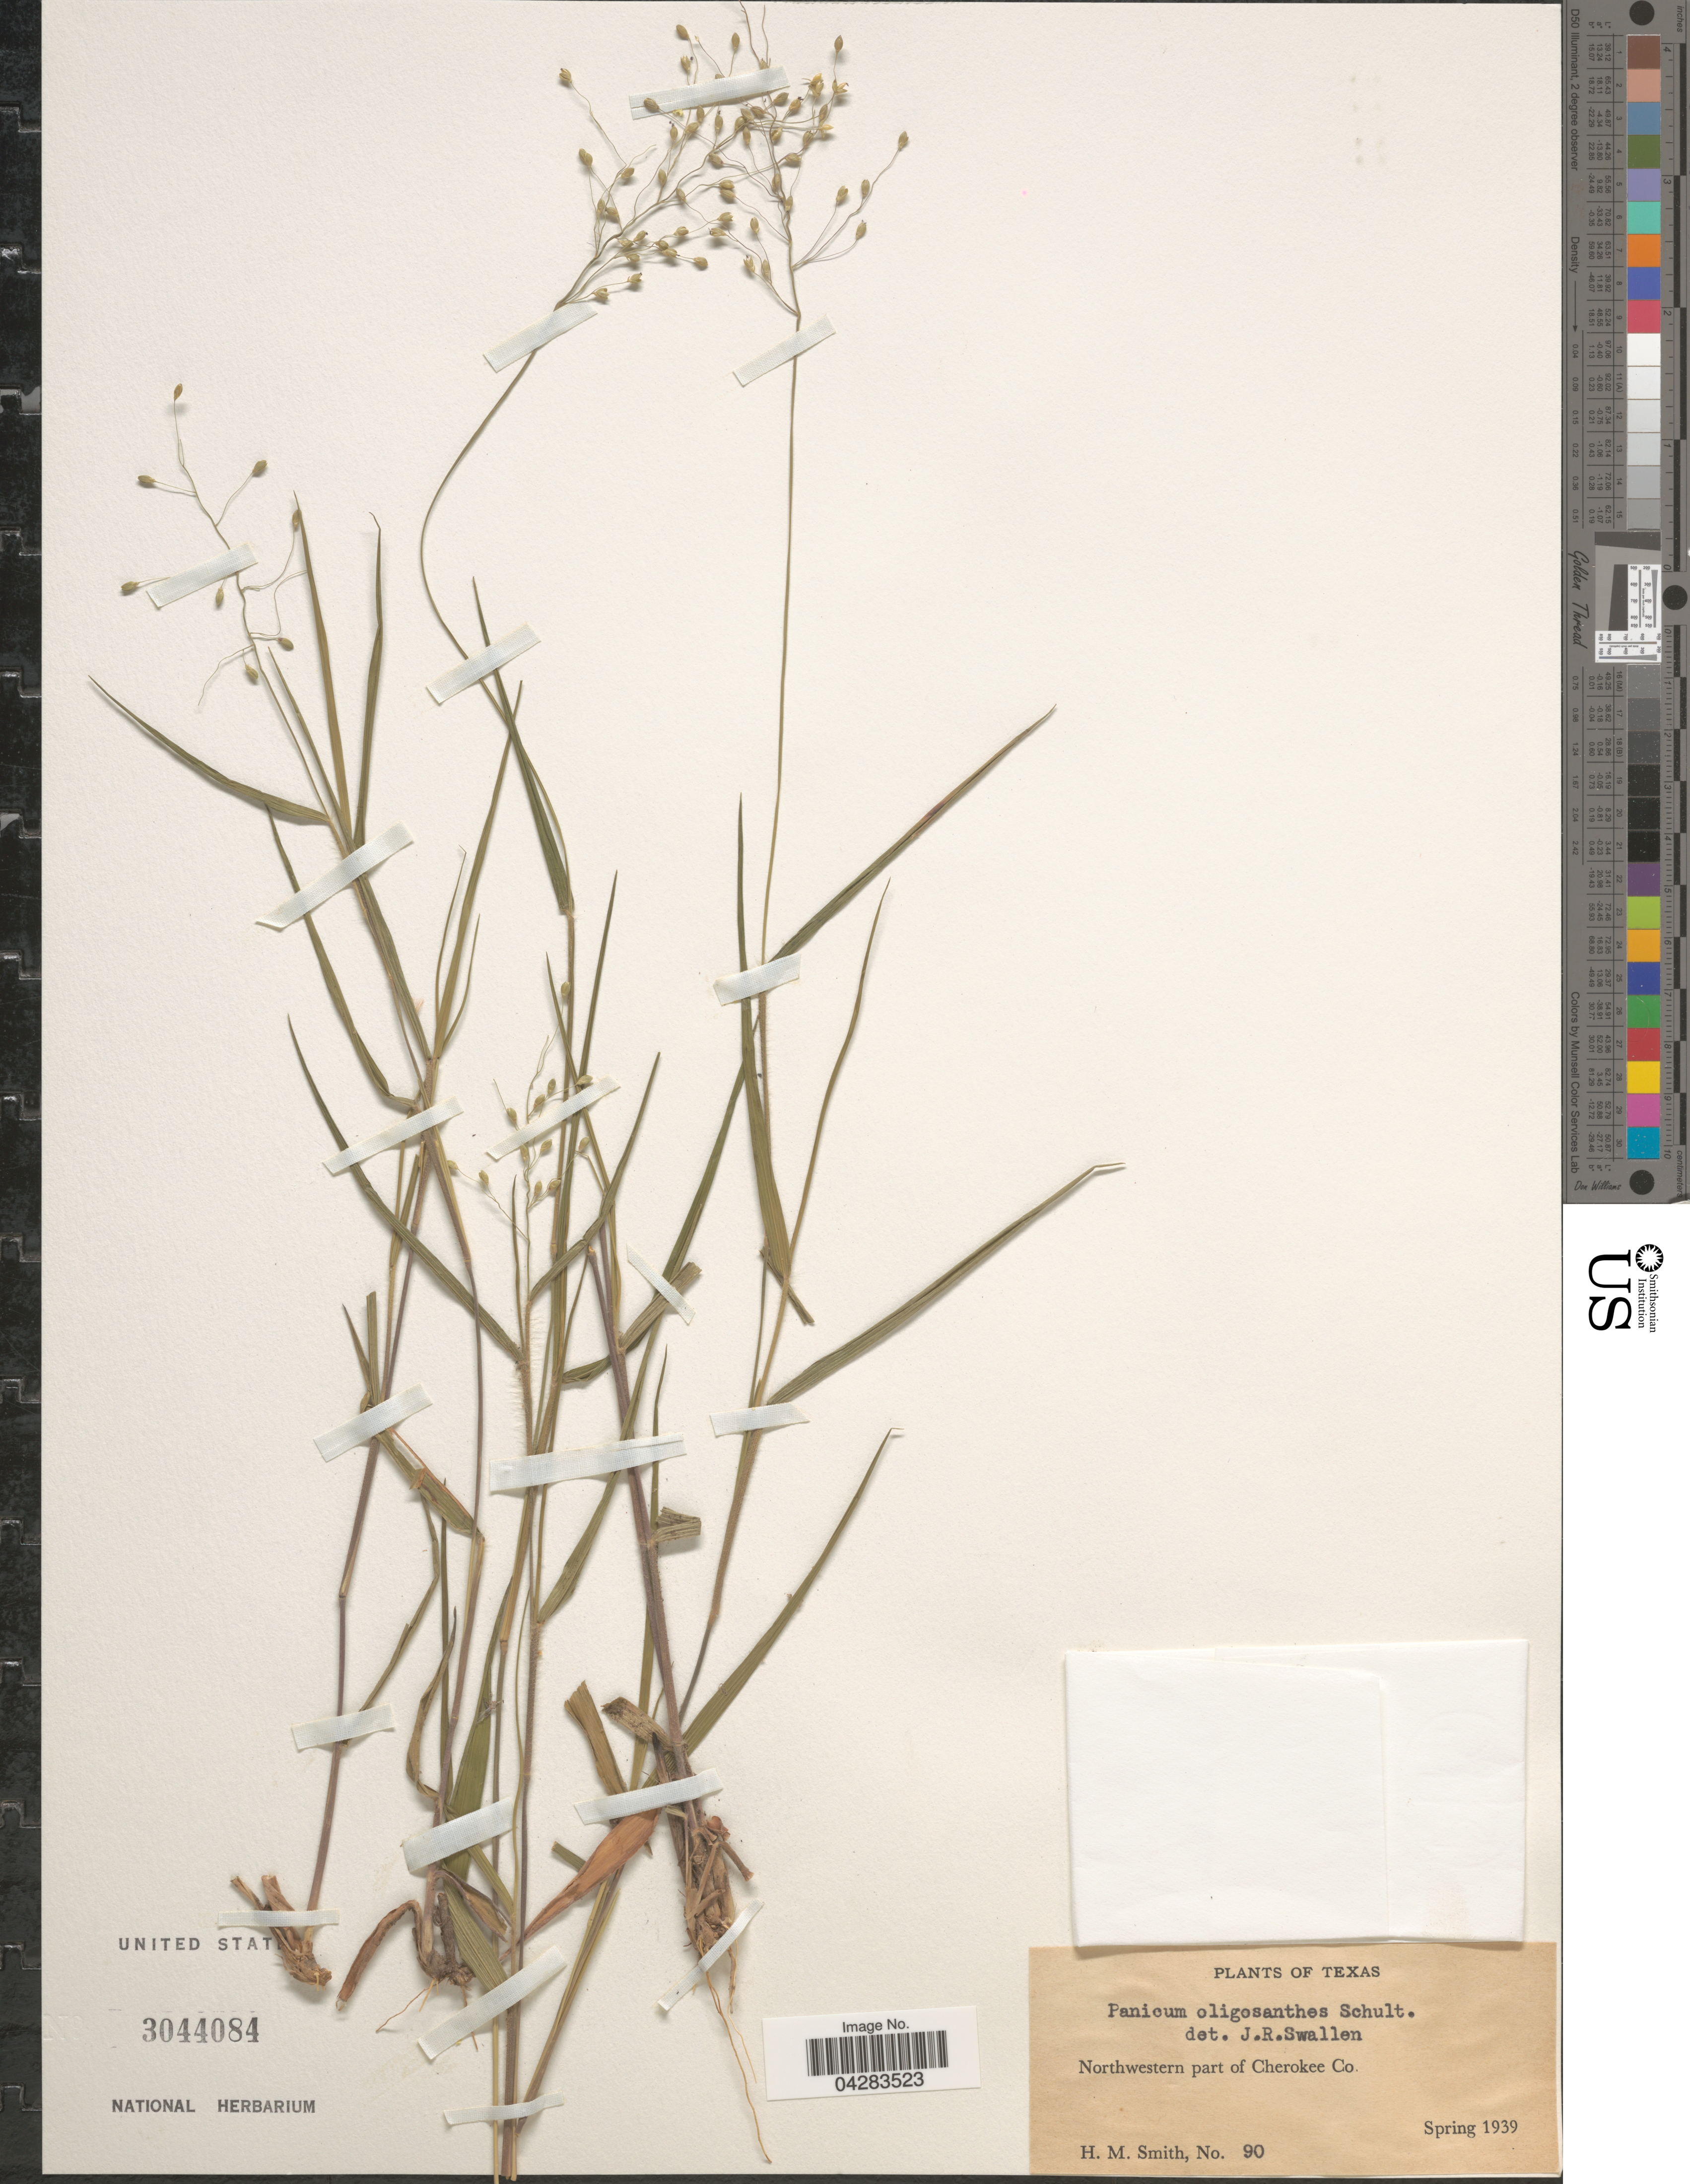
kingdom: Plantae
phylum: Tracheophyta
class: Liliopsida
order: Poales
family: Poaceae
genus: Dichanthelium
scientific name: Dichanthelium oligosanthes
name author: (Schult.) Gould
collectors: H. M. Smith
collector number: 90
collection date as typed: Spring 1939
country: United States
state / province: Texas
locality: Northwestern part of Cherokee Co.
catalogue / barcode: US 3044084